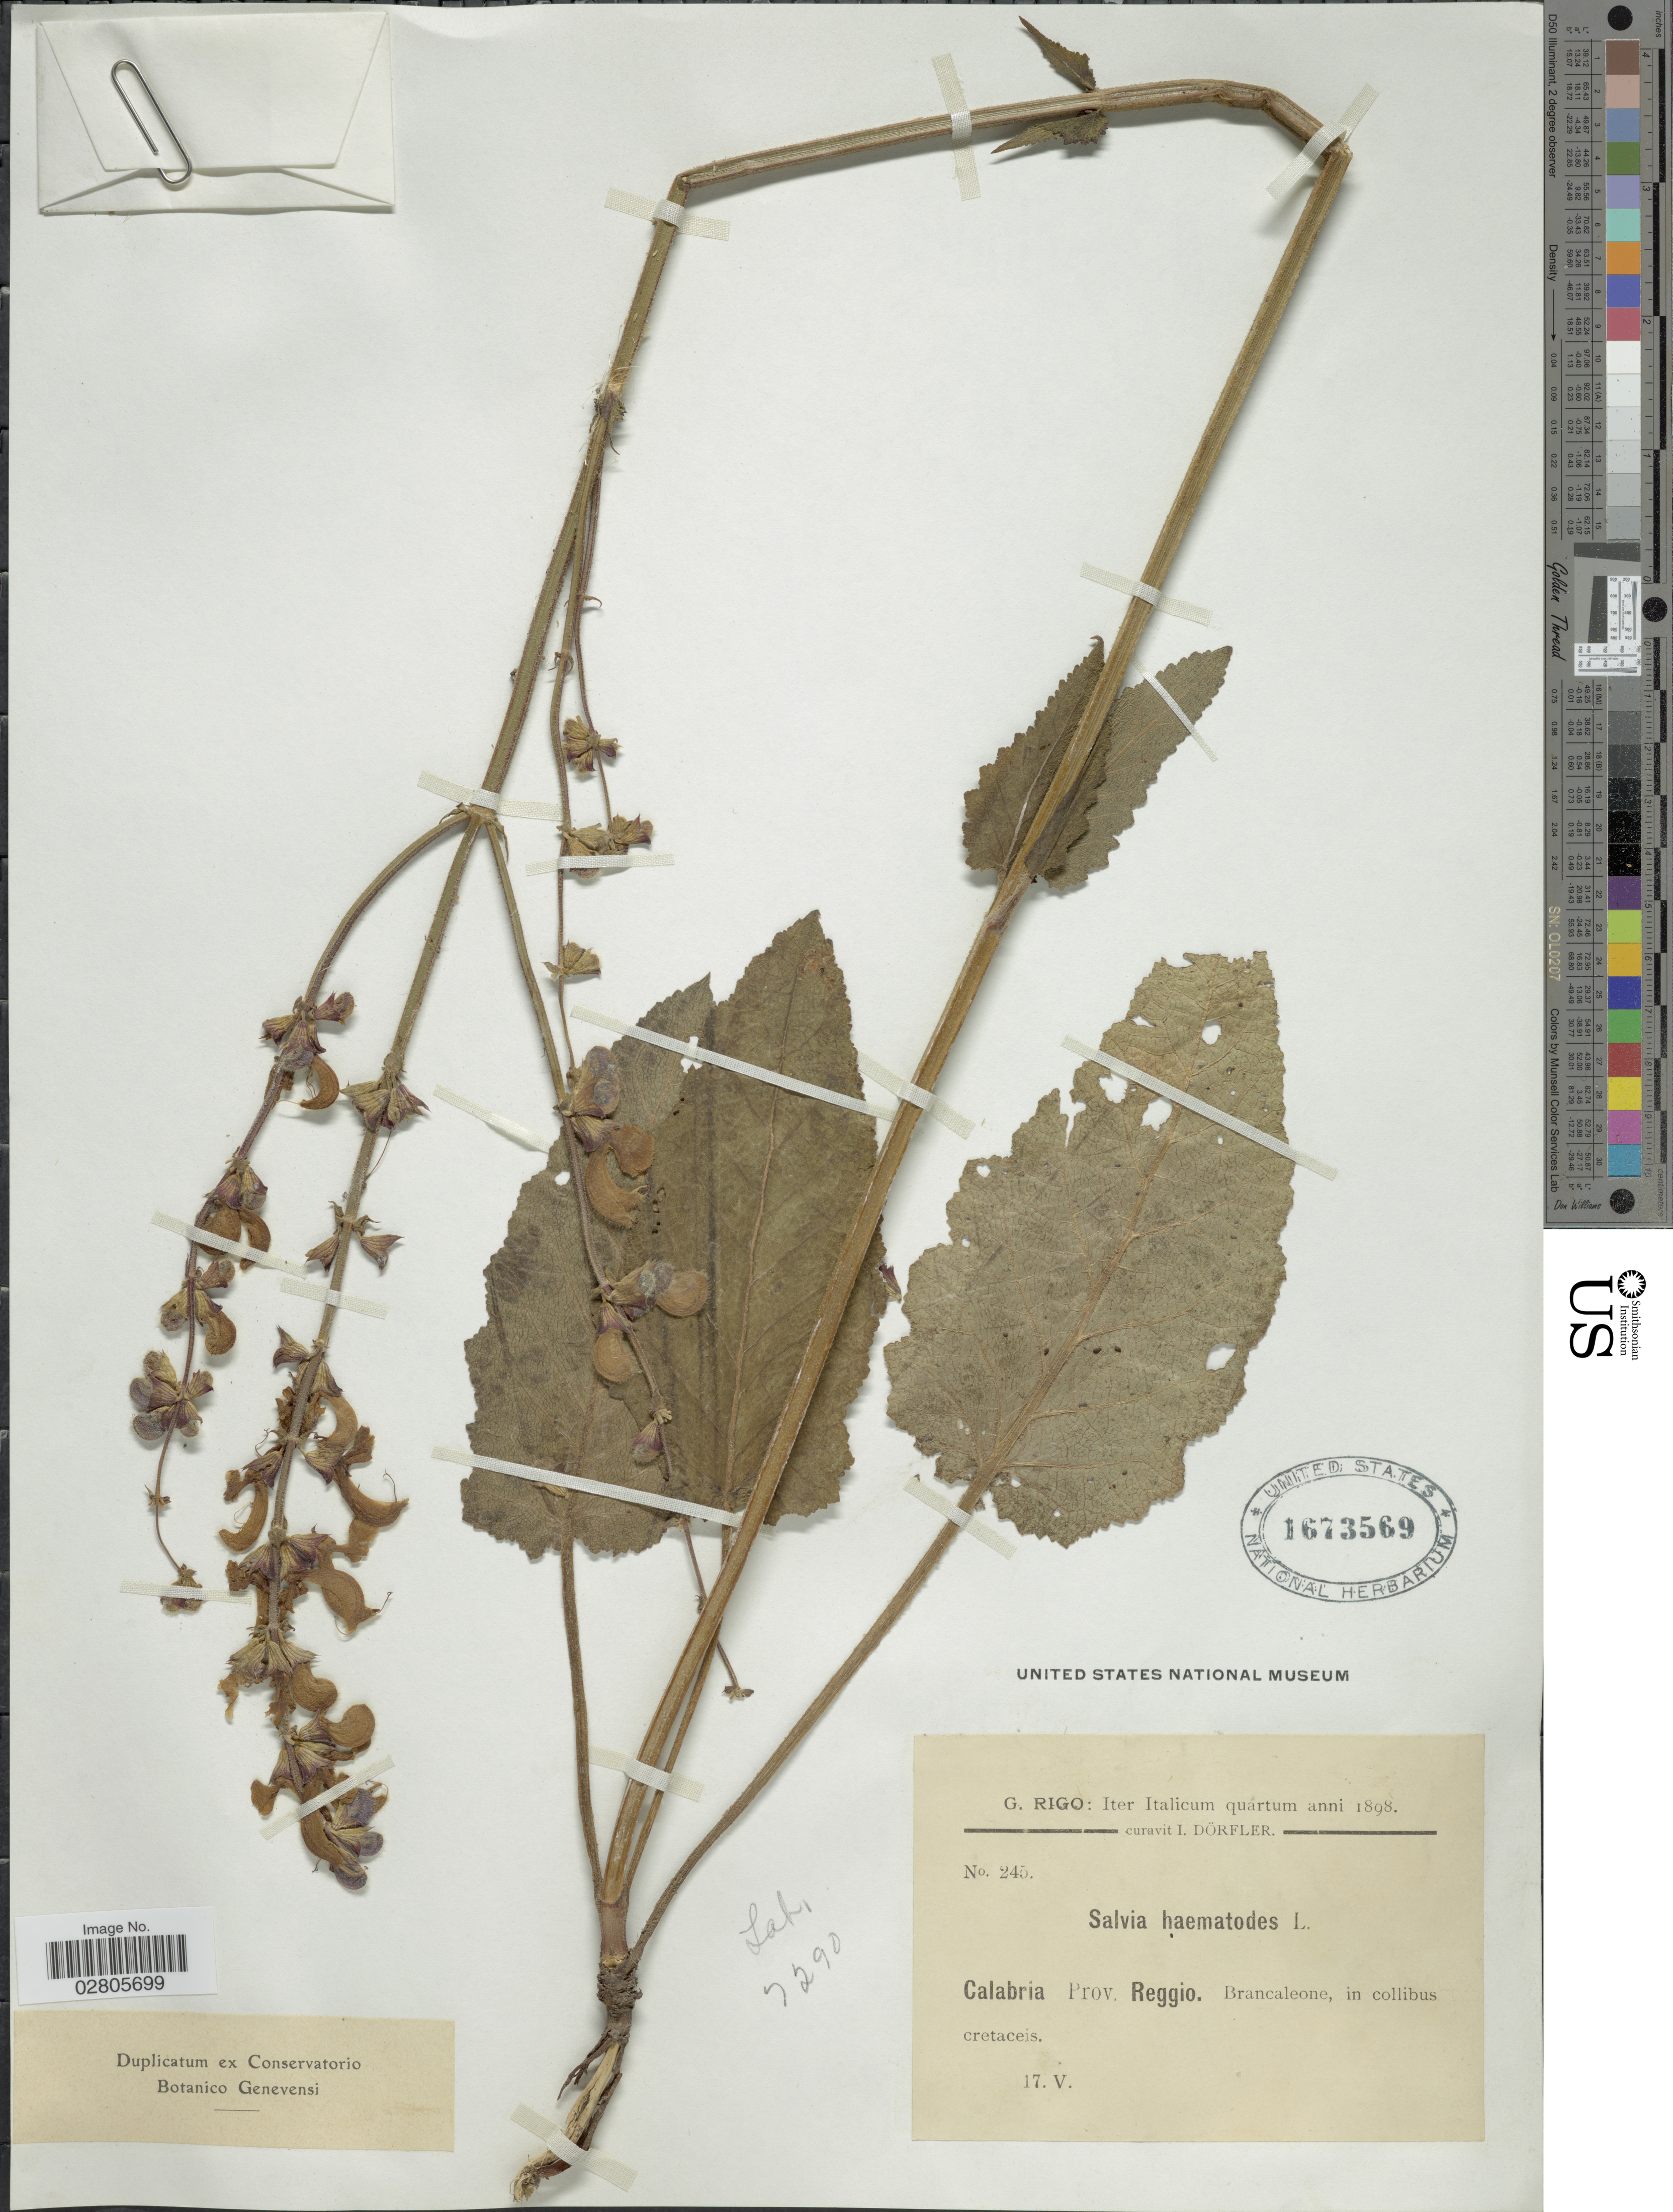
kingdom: Plantae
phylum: Tracheophyta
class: Magnoliopsida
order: Lamiales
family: Lamiaceae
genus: Salvia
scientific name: Salvia haematodes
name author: L.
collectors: G. Rigo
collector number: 245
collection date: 1898-05-17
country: Italy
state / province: Calabria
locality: Prov. Reggio. Brancaleone, in collibus.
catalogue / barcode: US 1673569